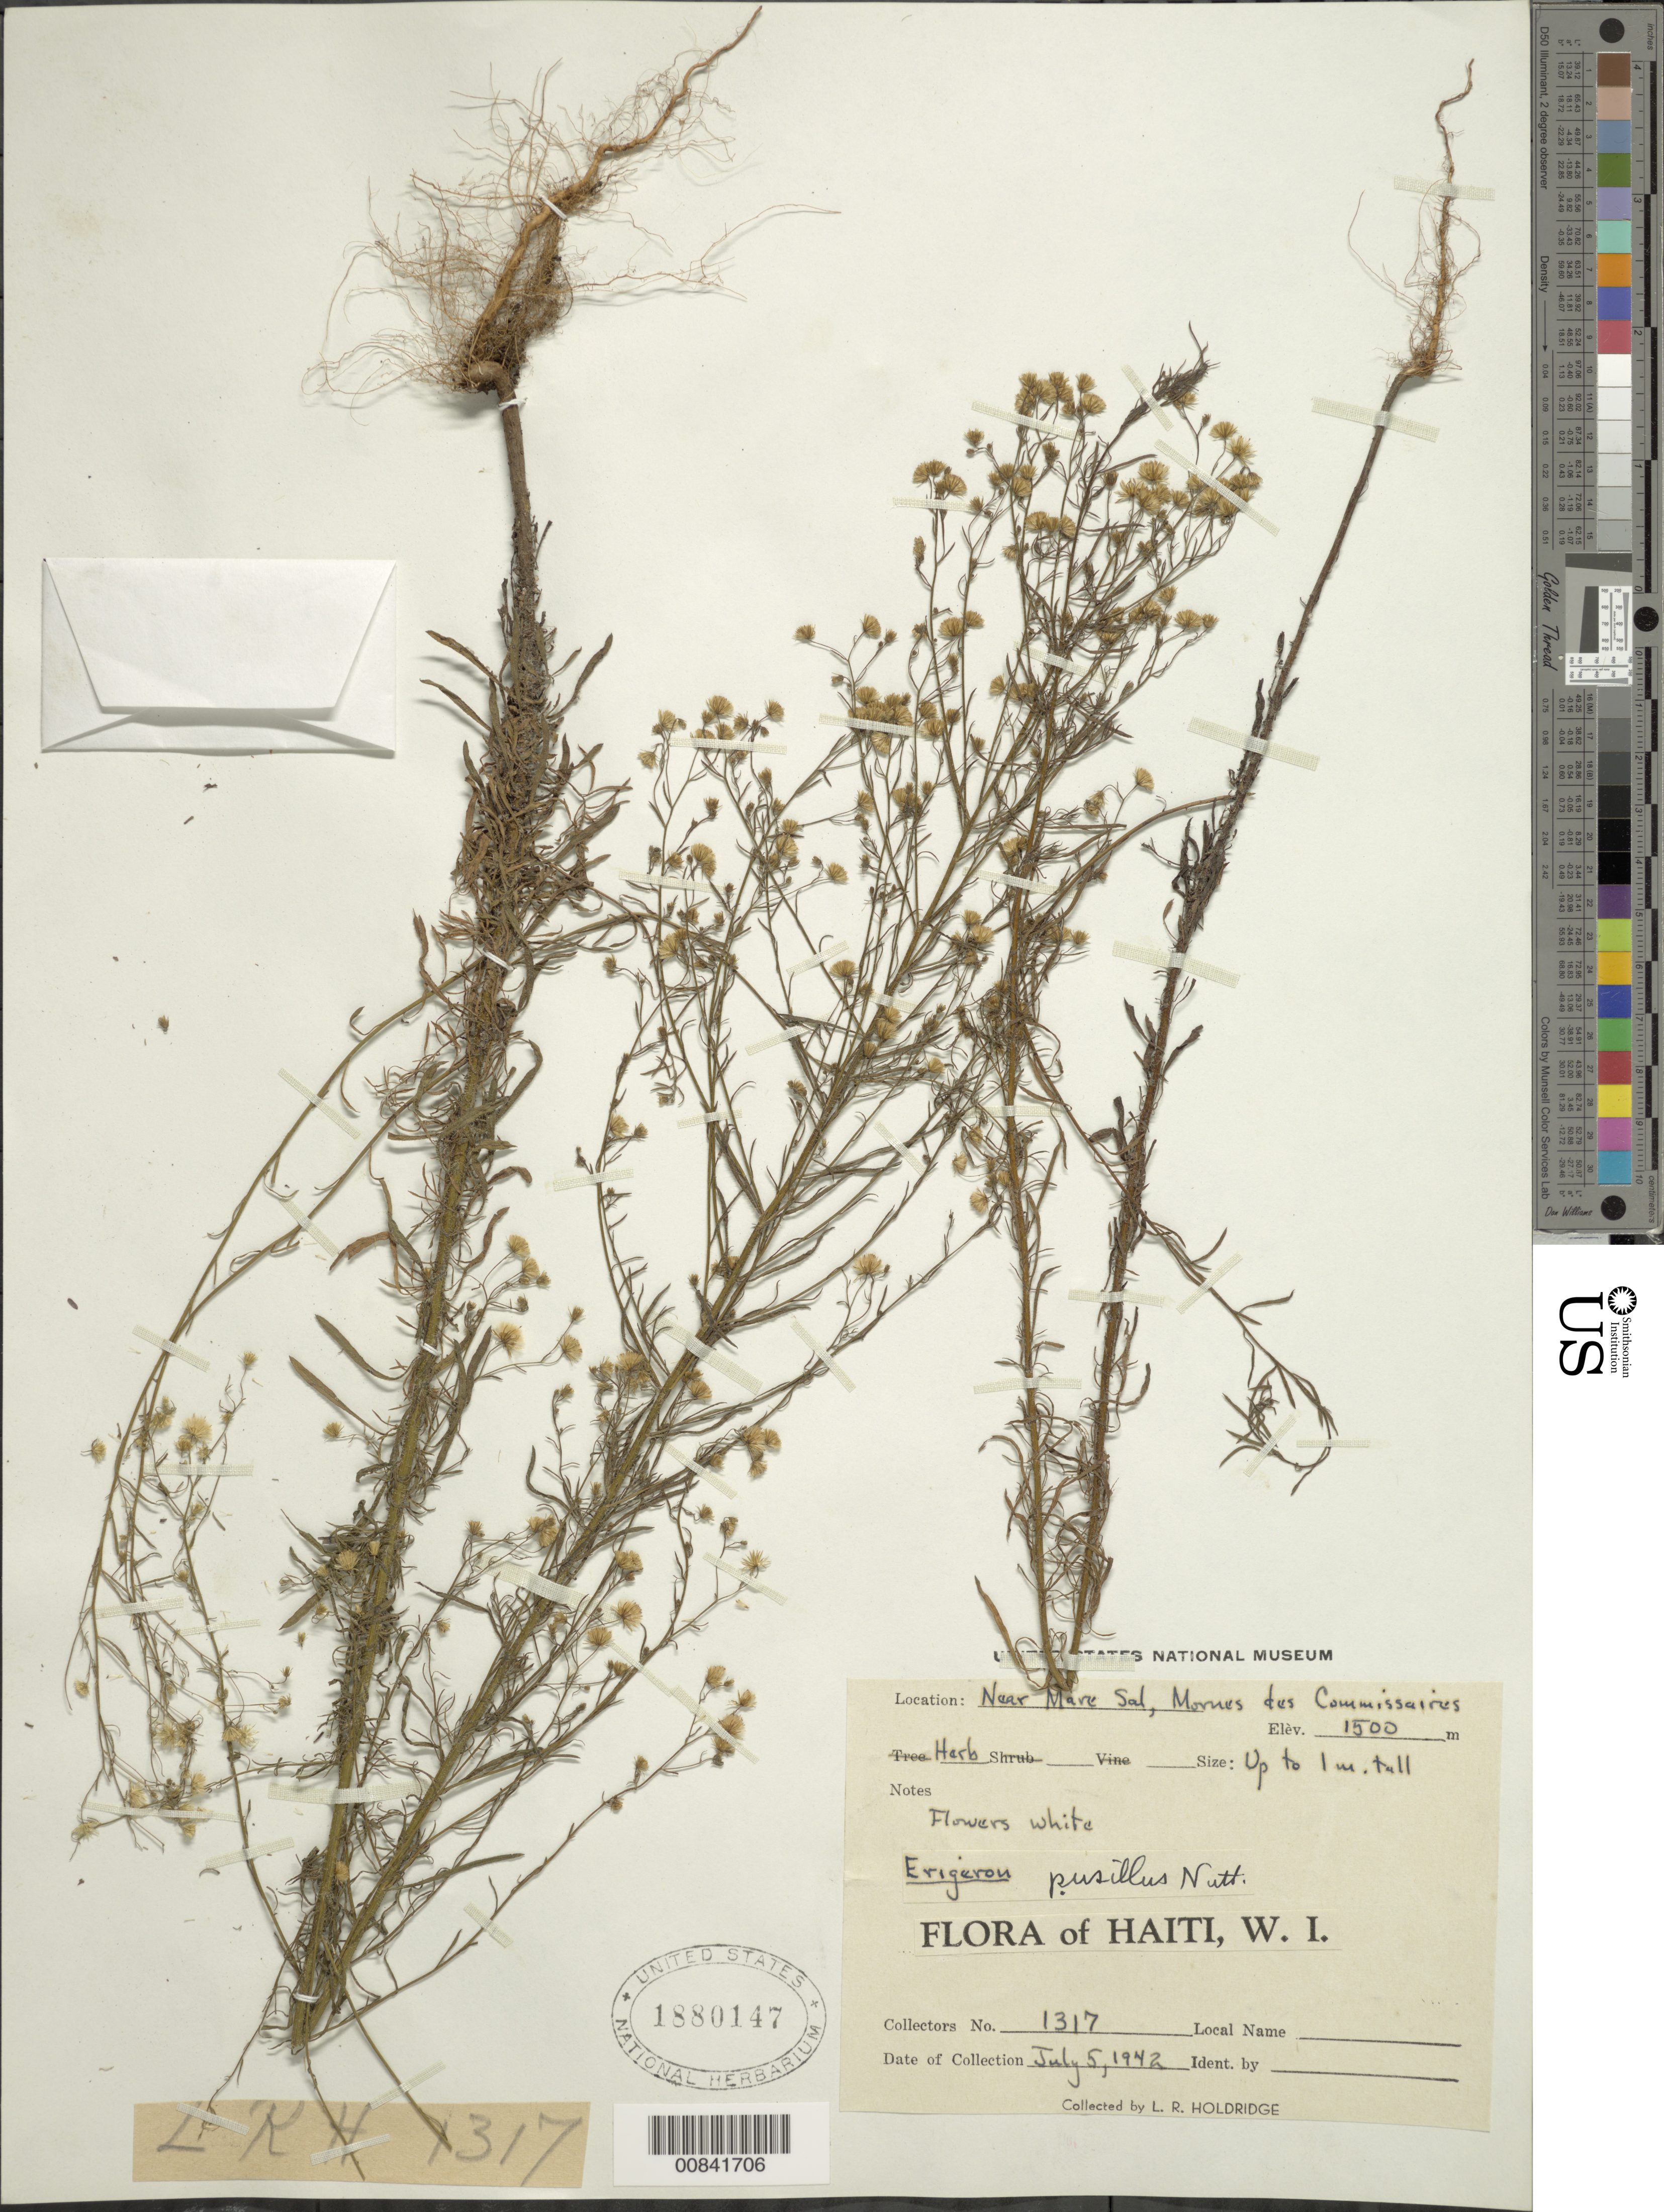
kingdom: Plantae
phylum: Tracheophyta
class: Magnoliopsida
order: Asterales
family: Asteraceae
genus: Conyza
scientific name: Conyza canadensis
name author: (L.) Cronq.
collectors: L. Holdridge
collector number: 1317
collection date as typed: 05 Jul 1942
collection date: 1942-07-05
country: Haiti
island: Hispaniola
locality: Near Mare Sal, Mornes des Commissaires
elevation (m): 1500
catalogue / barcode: US 1880147